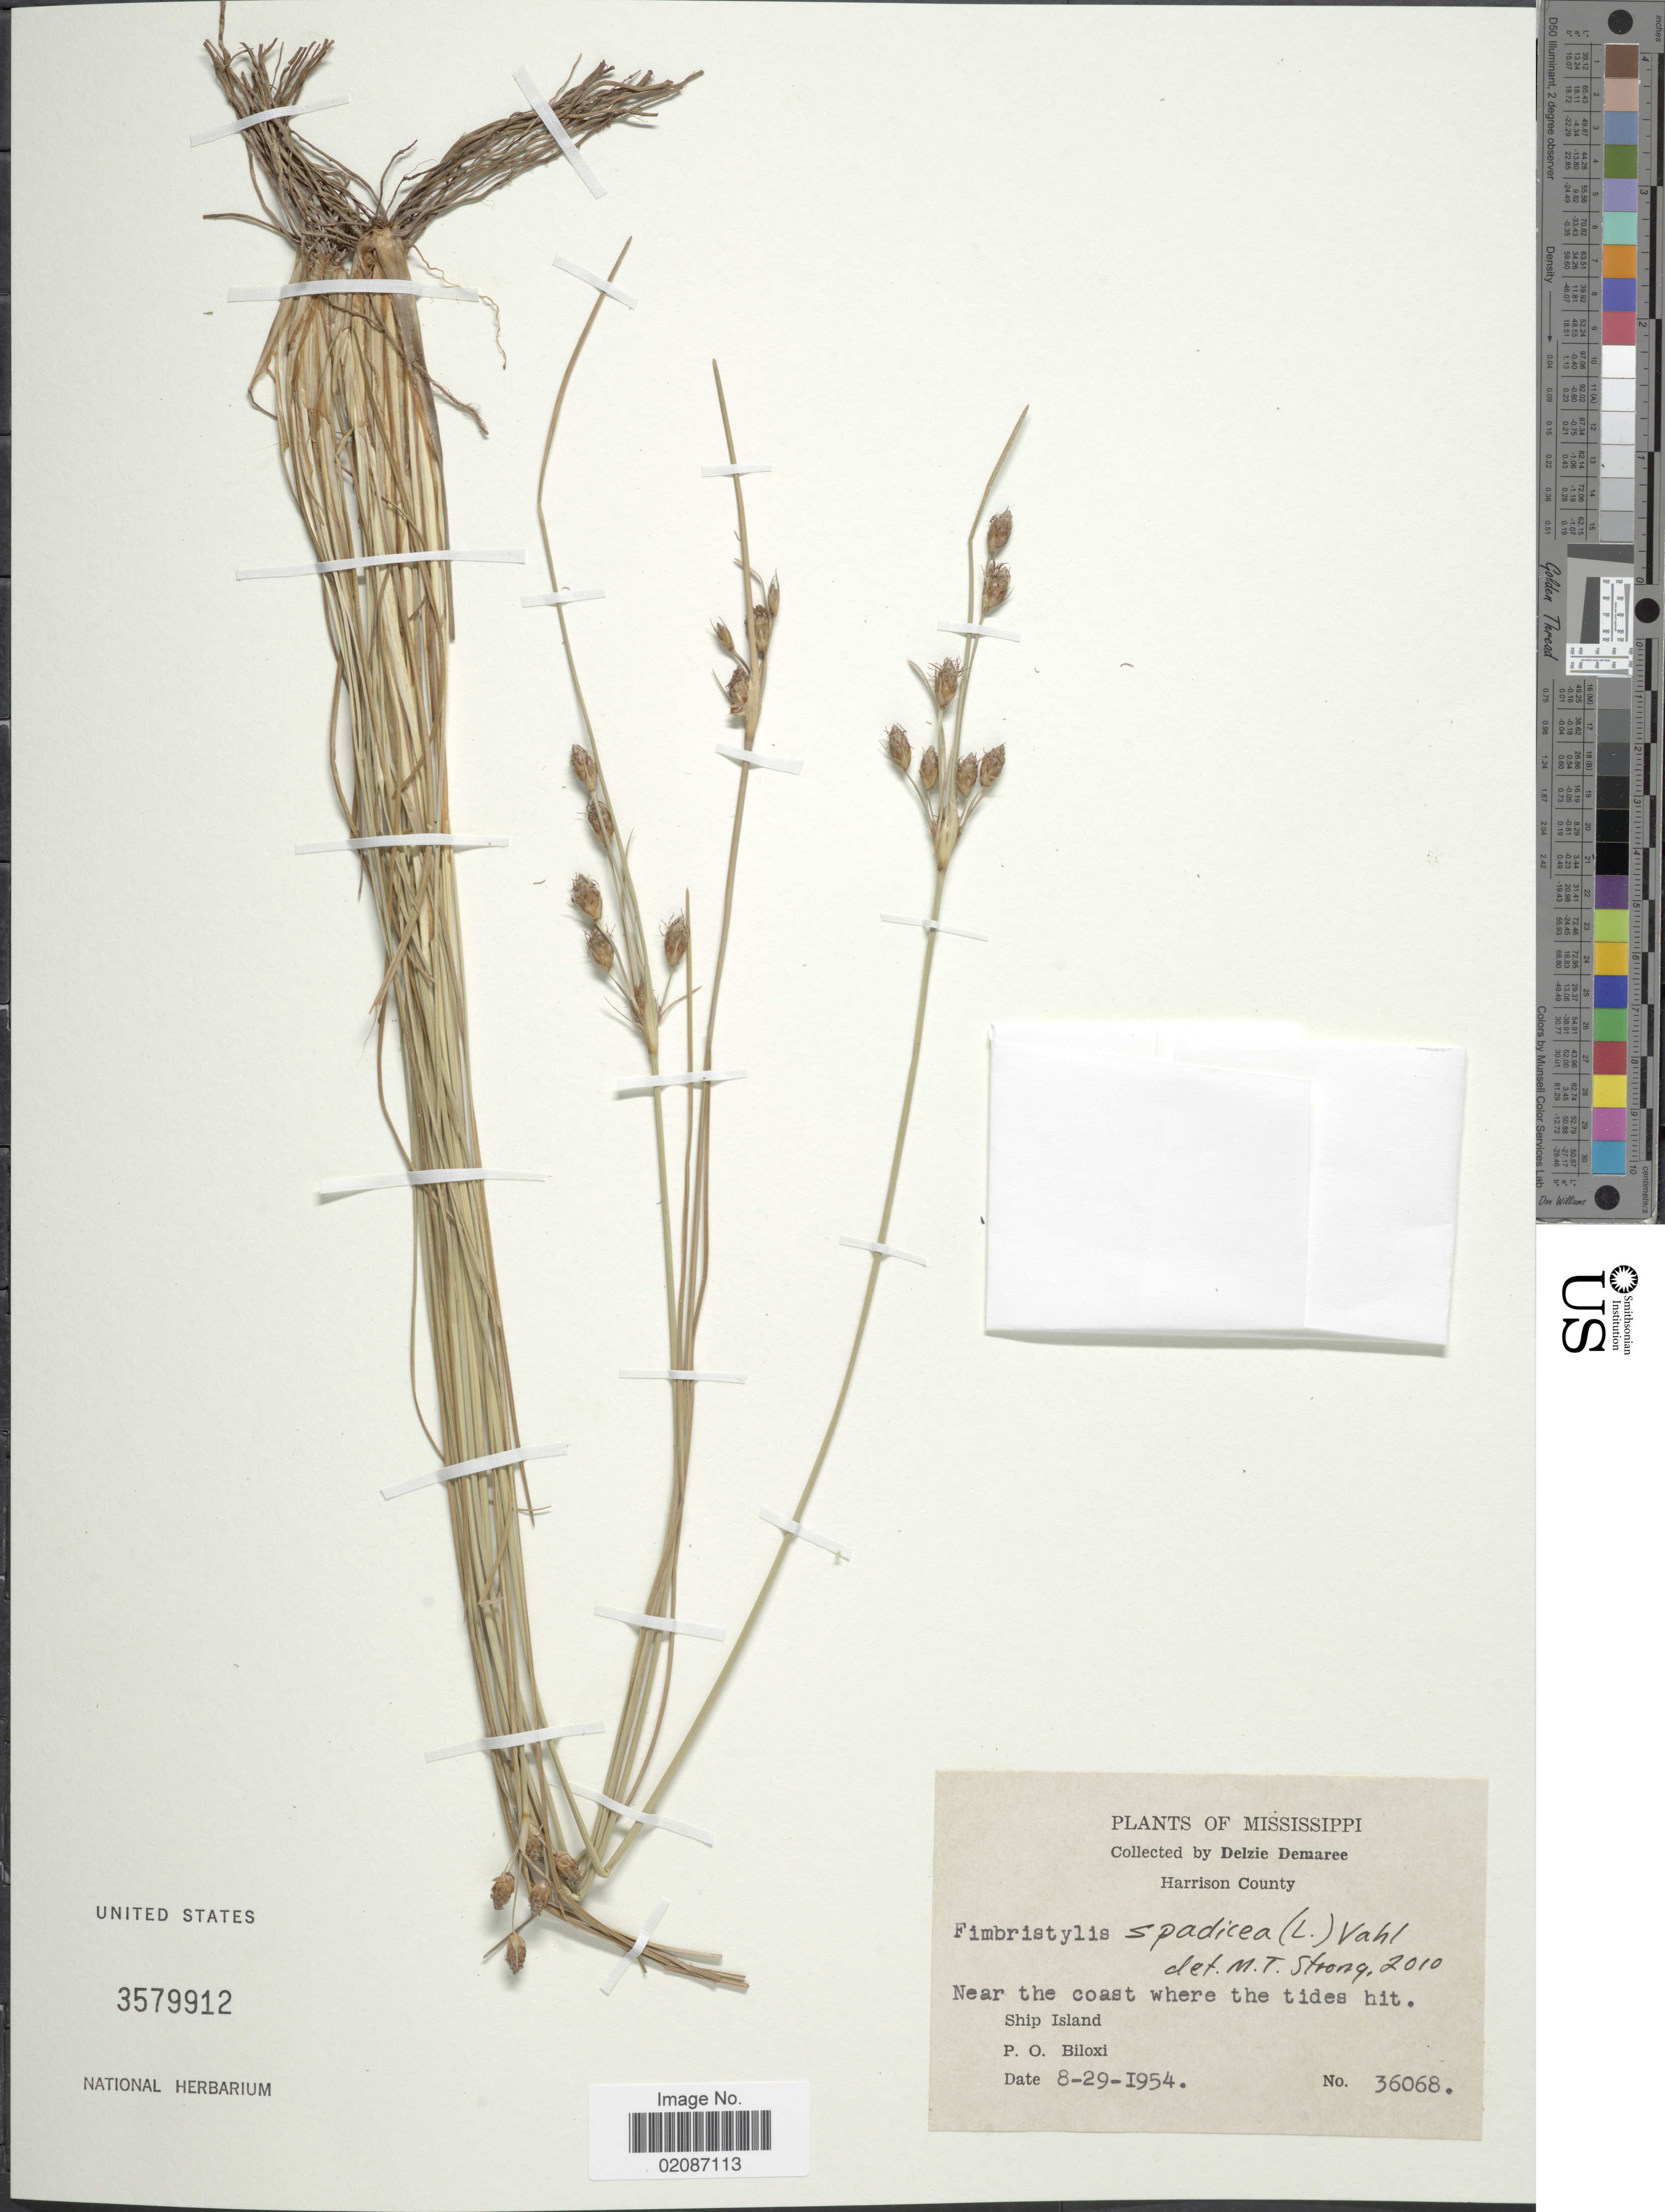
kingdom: Plantae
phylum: Tracheophyta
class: Liliopsida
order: Poales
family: Cyperaceae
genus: Fimbristylis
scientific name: Fimbristylis puberula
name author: (Michx.) Vahl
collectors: D. Demaree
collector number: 36068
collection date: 1954-08-29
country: United States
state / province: Mississippi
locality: Harrison County, Ship Island, P.O. Biloxi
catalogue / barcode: US 3579912